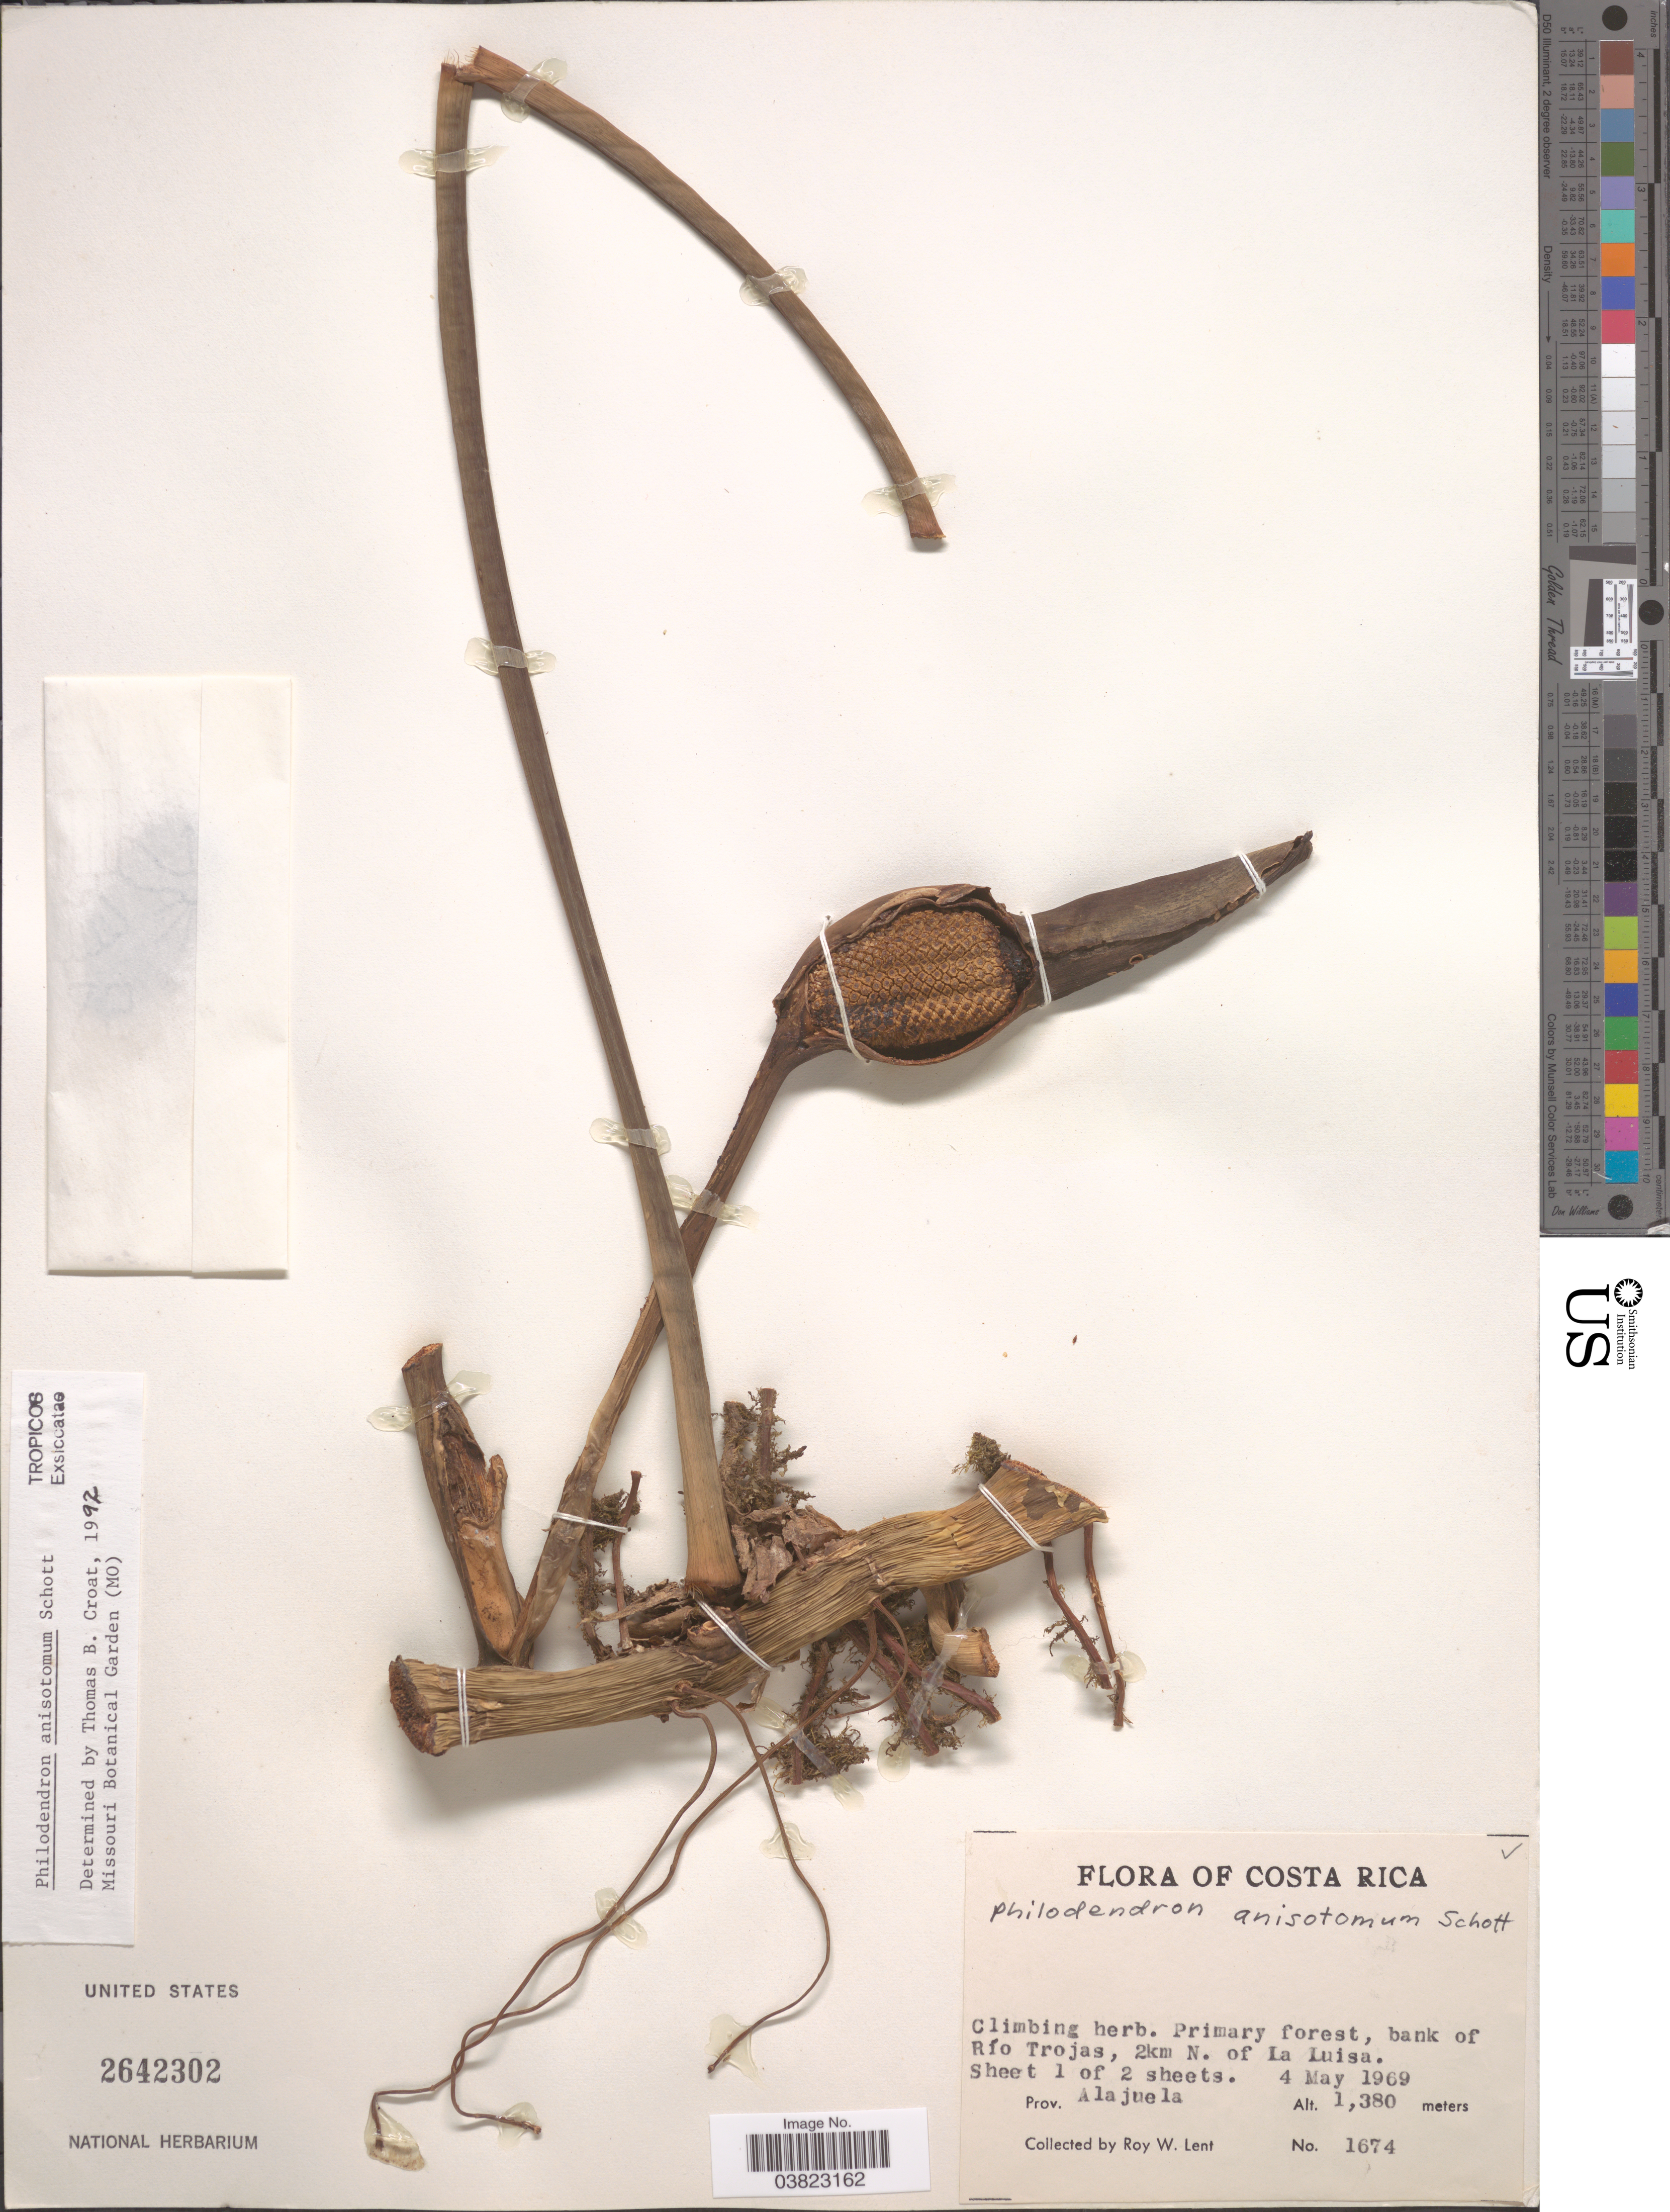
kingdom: Plantae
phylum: Tracheophyta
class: Liliopsida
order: Alismatales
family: Araceae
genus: Philodendron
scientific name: Philodendron anisotomum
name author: Schott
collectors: R. W. Lent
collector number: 1674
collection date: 1969-05-04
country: Costa Rica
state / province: Alajuela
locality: Primary forest, bank of Río Trojas, 2km N. of La Luisa.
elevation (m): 1380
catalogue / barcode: US 2642302